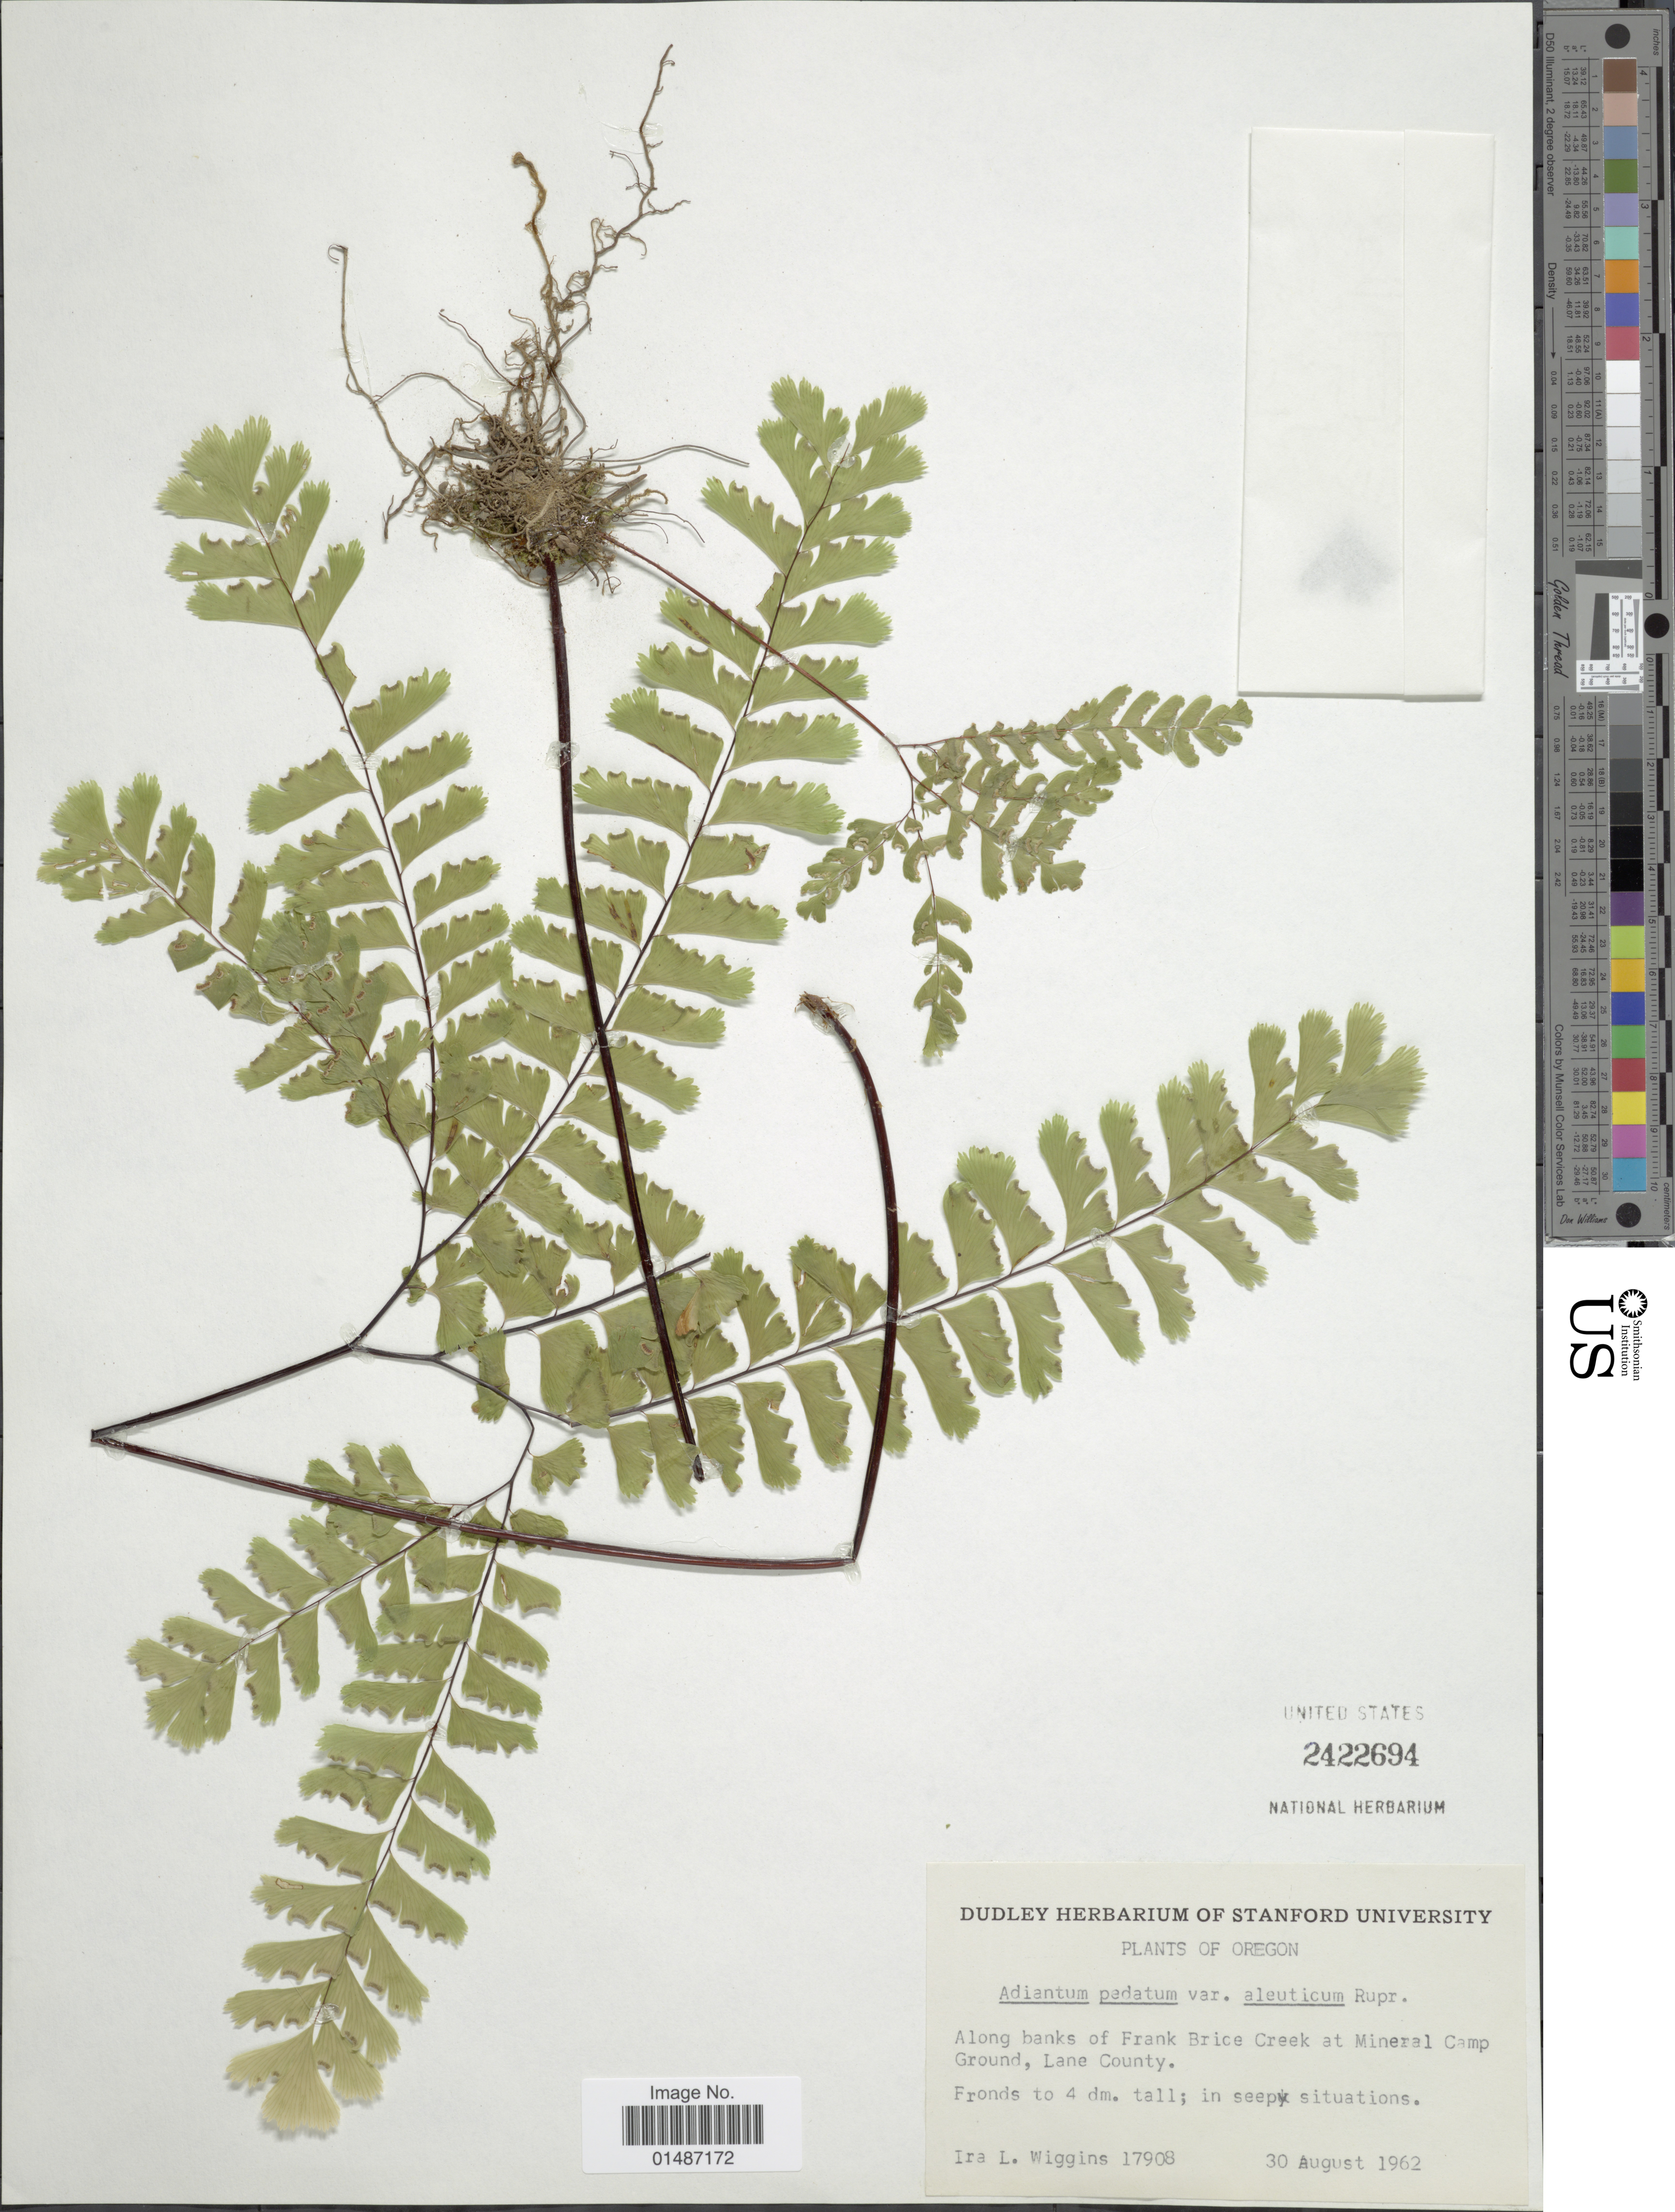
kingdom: Plantae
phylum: Tracheophyta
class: Polypodiopsida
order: Polypodiales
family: Pteridaceae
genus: Adiantum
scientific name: Adiantum pedatum subsp. aleuticum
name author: (Rupr.) Calder & Roy L. Taylor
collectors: I. L. Wiggins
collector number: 17908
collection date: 1962-08-30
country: United States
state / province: Oregon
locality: Along banks of Frank Brice Creek at Mineral Camp Ground, Lane County.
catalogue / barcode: US 2422694